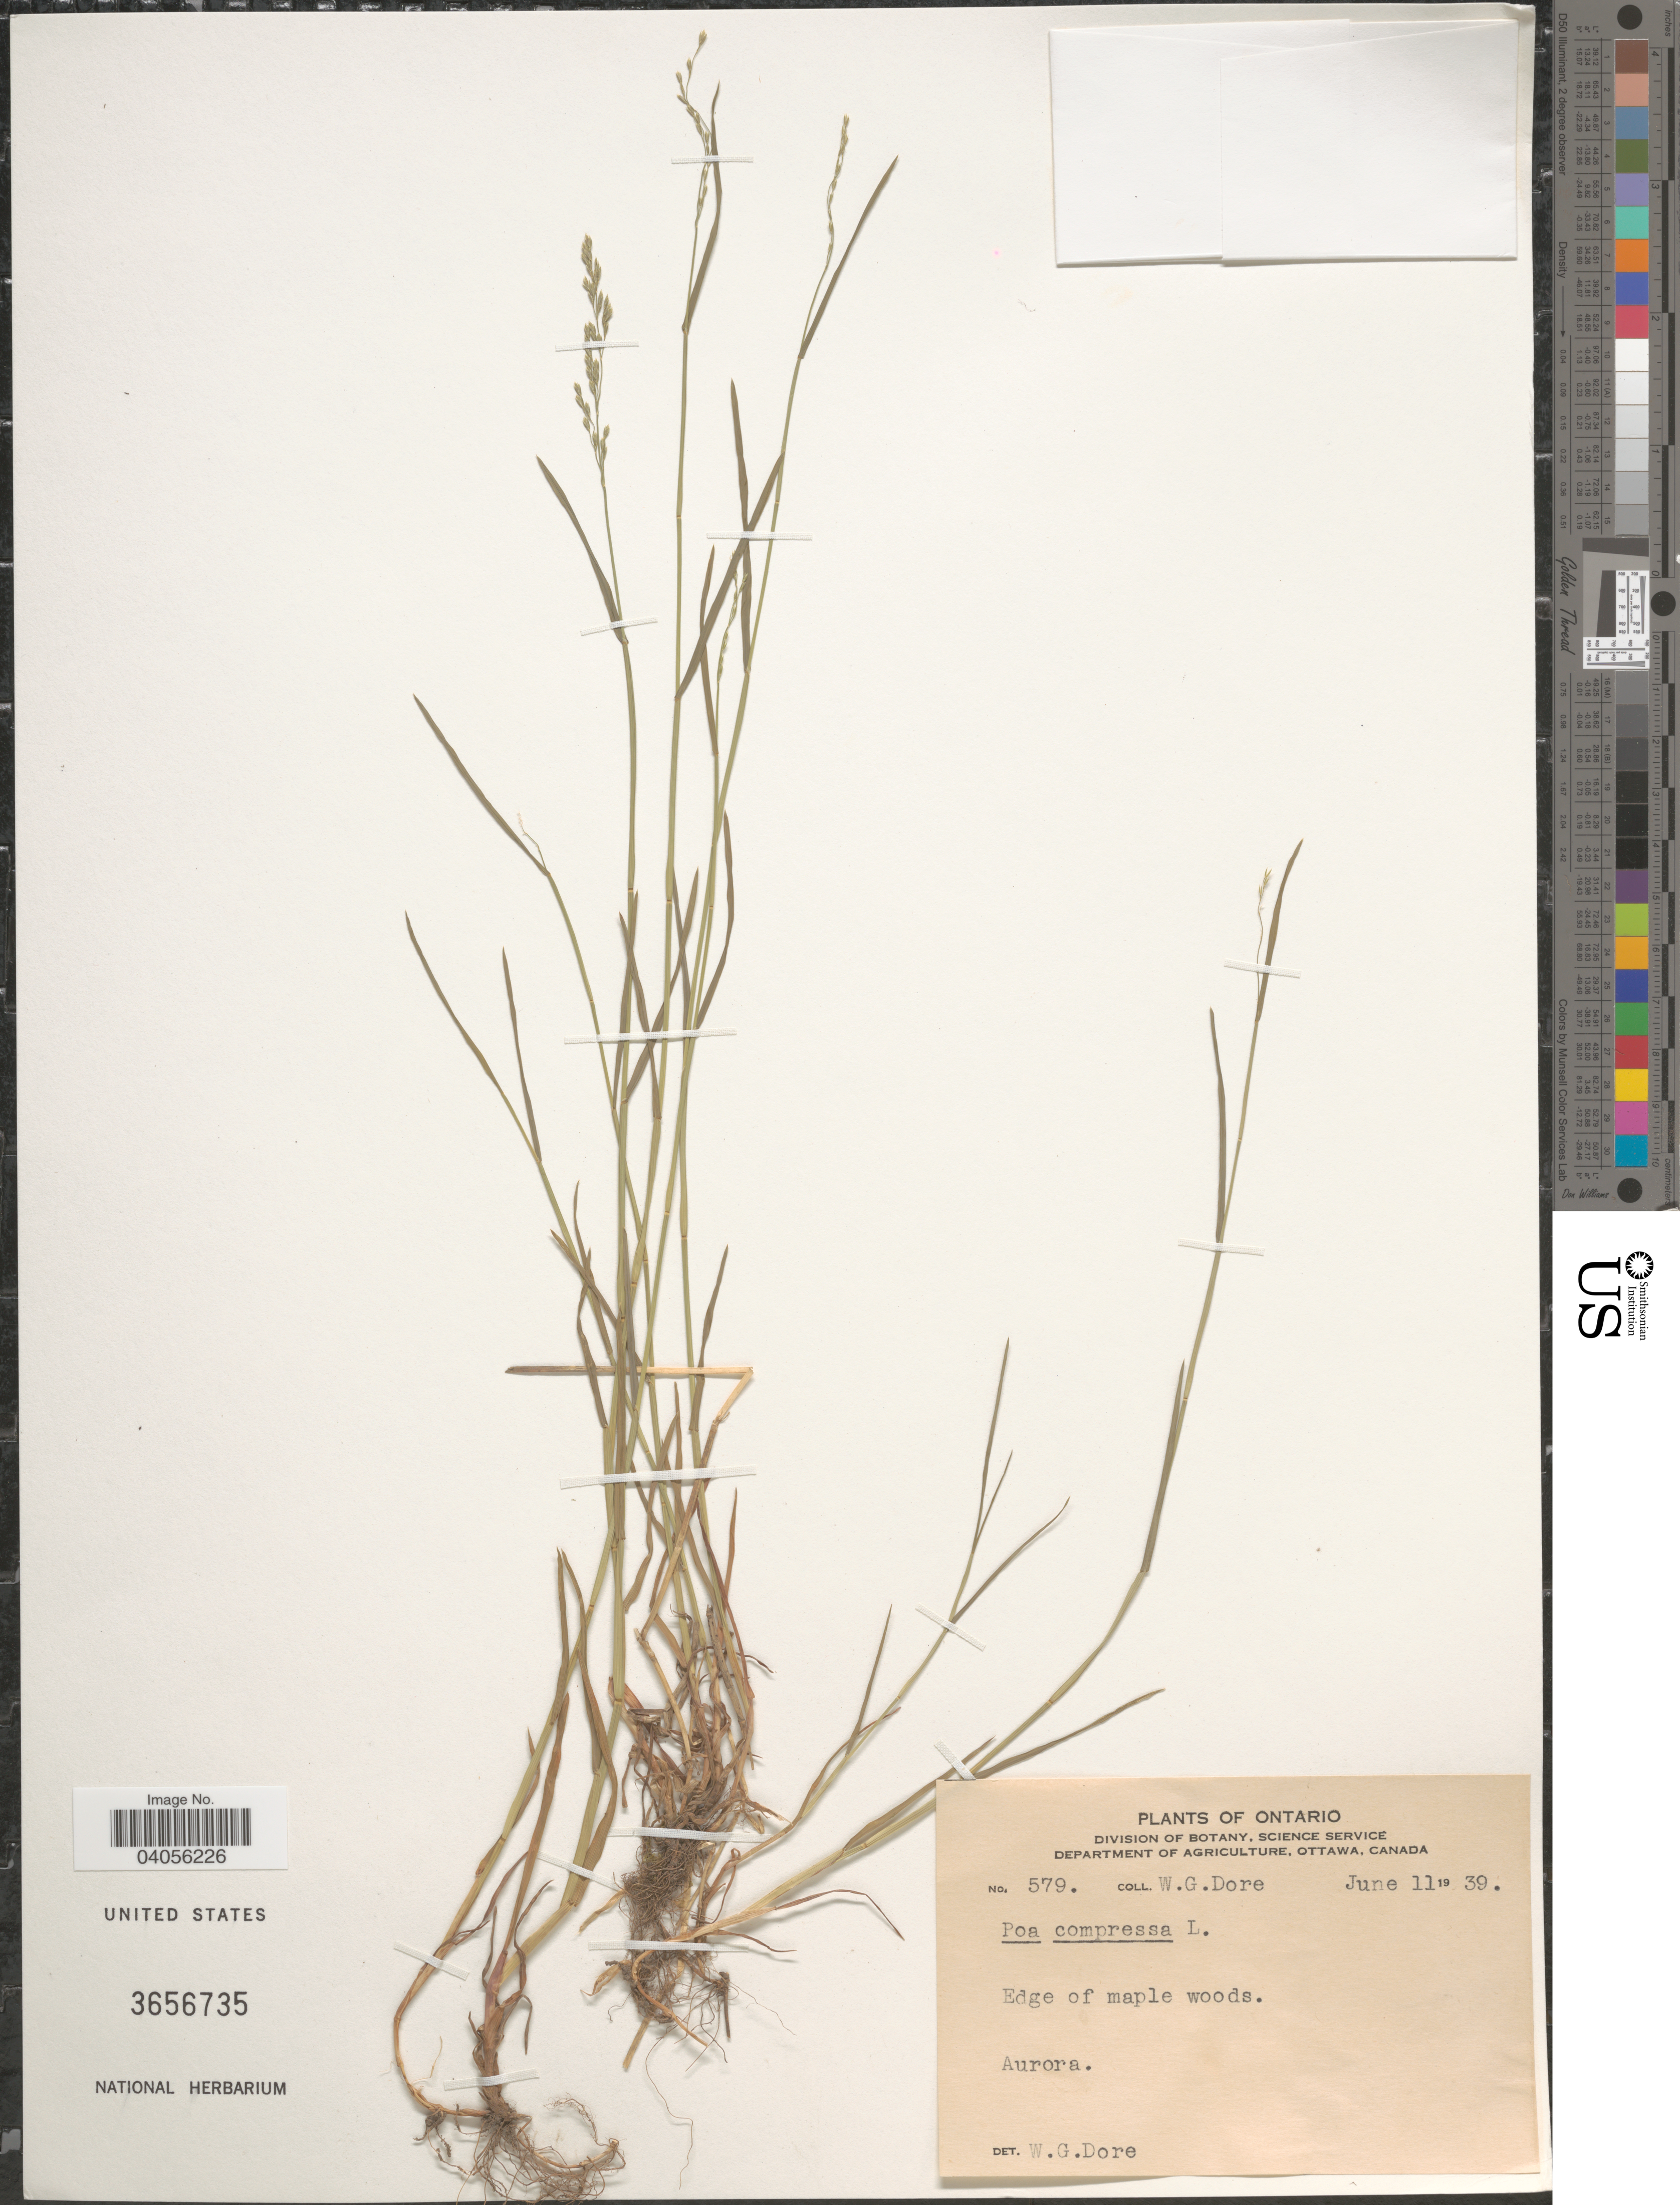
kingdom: Plantae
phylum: Tracheophyta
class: Liliopsida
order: Poales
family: Poaceae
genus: Poa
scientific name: Poa compressa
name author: L.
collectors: W. Dore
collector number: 579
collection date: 1939-06-11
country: Canada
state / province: Ontario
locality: Aurora.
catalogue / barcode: US 3656735